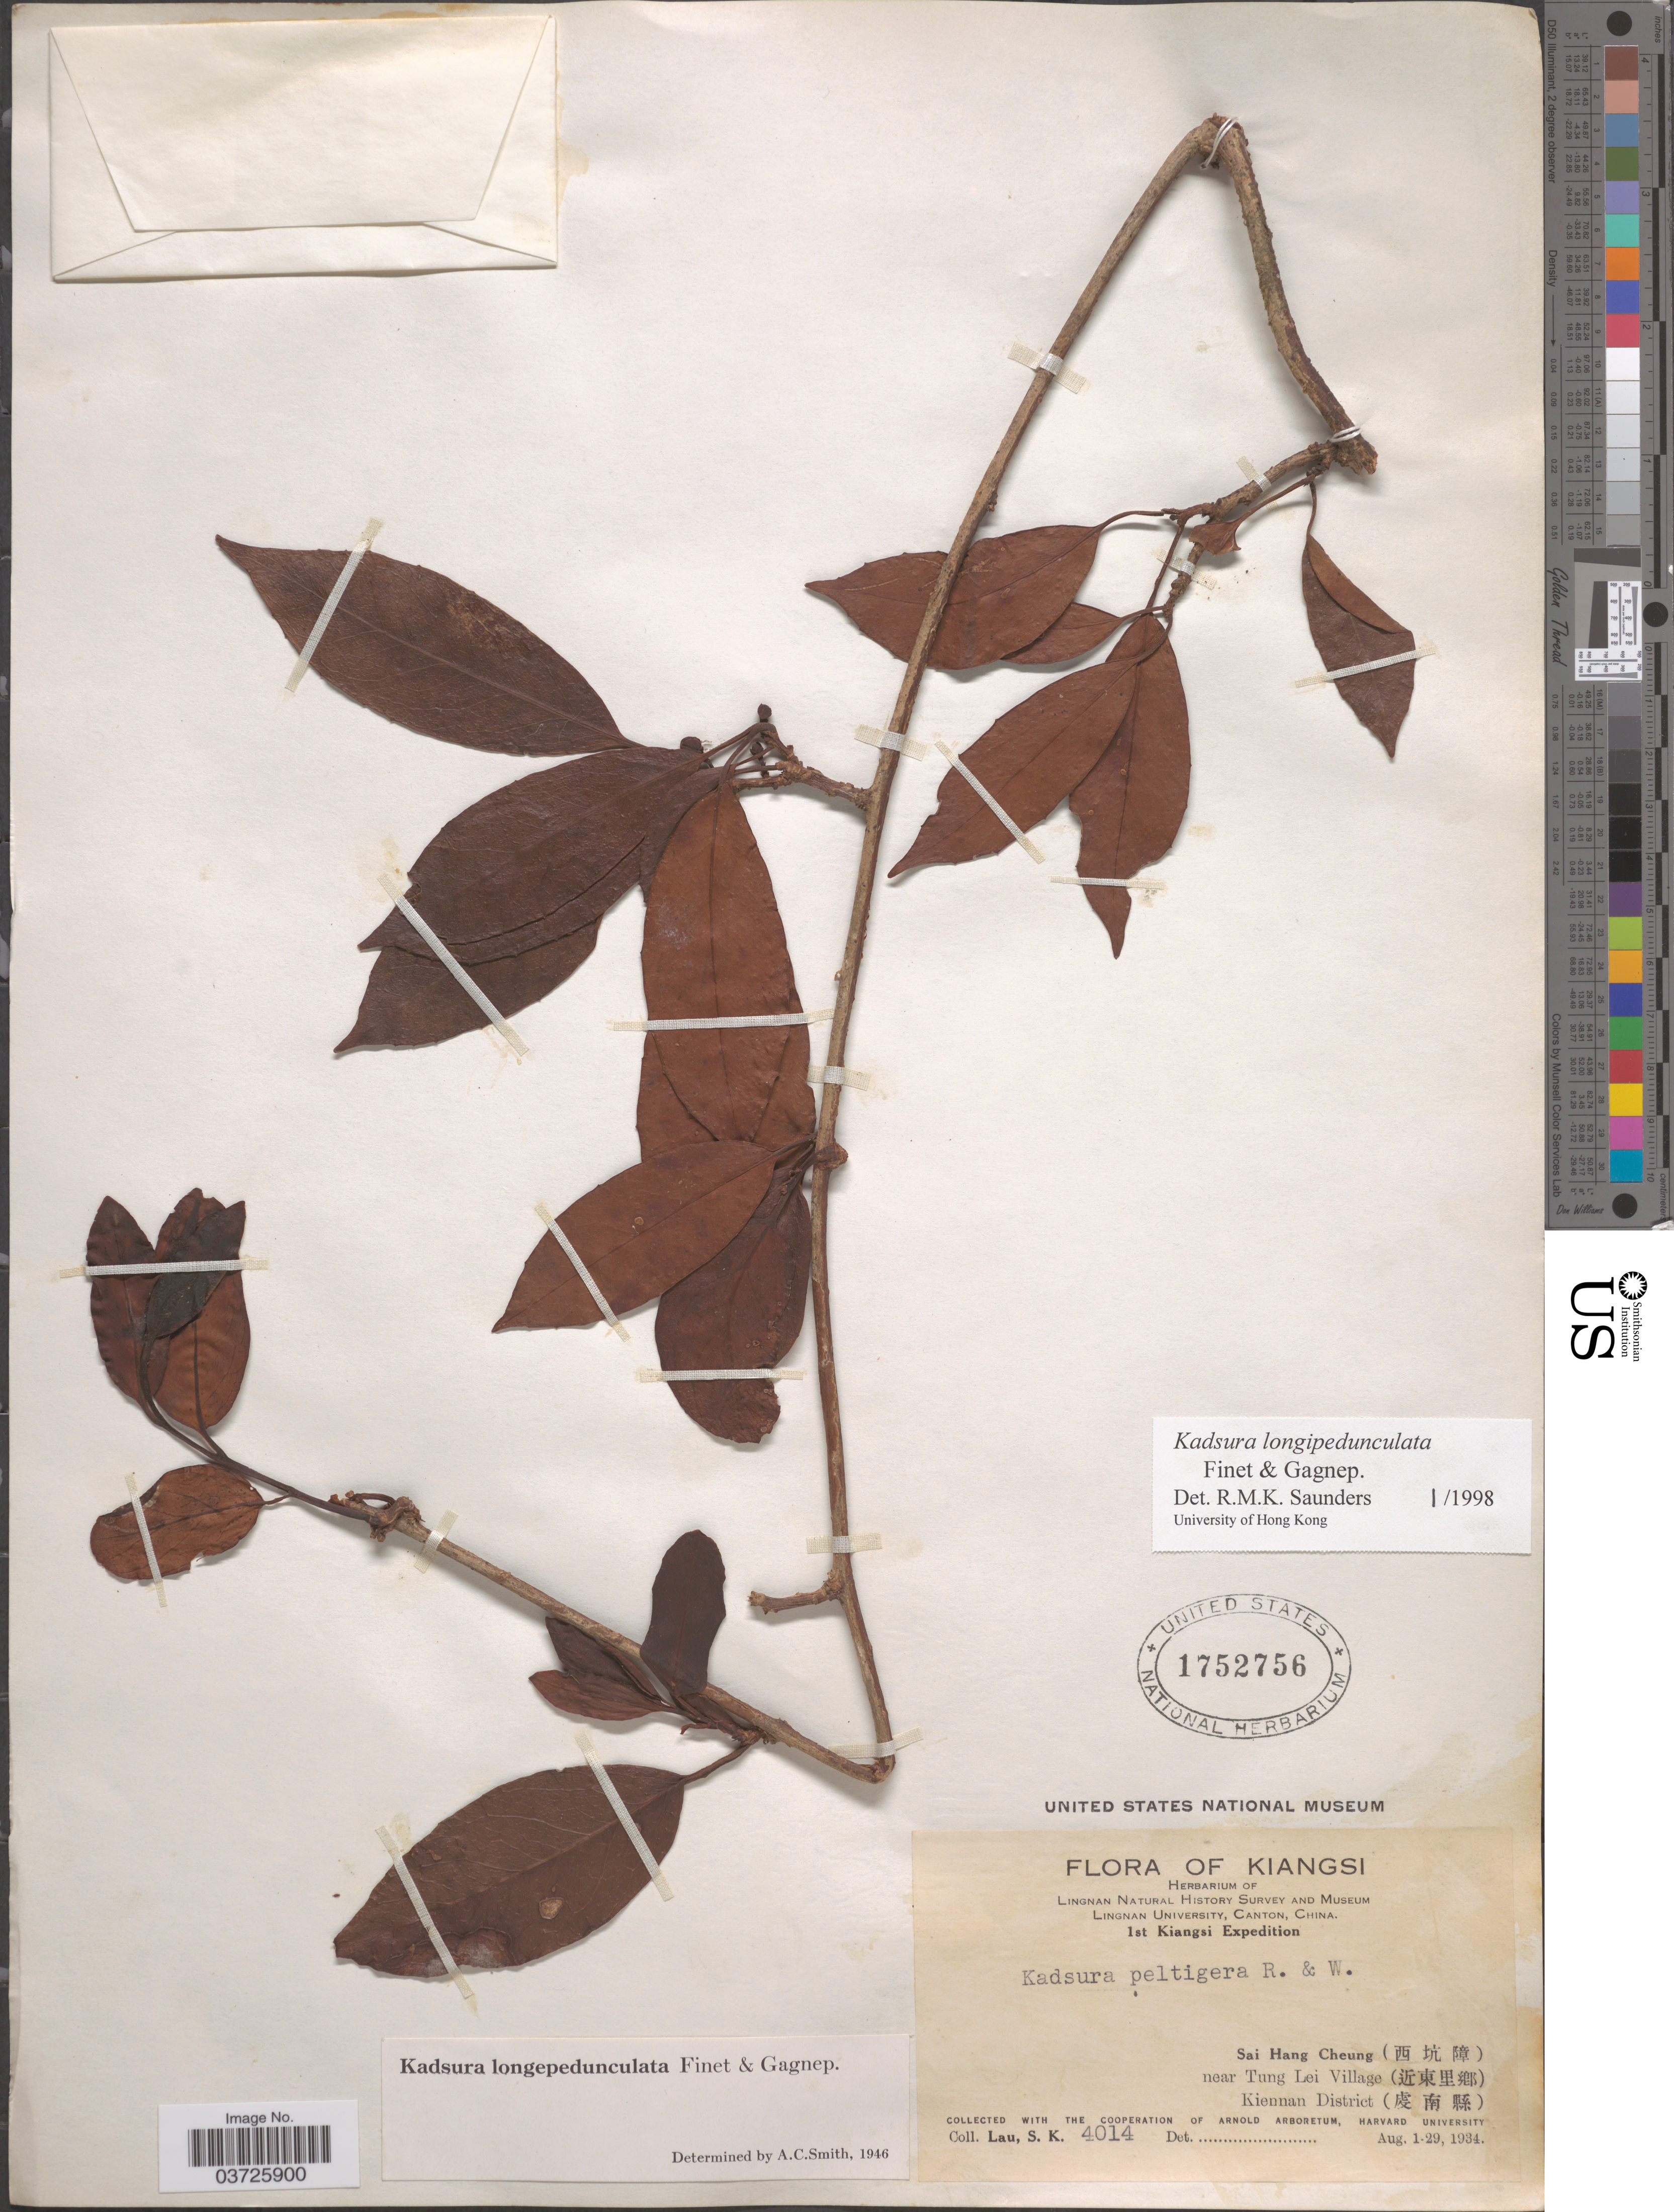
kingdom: Plantae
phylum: Tracheophyta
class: Magnoliopsida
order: Austrobaileyales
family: Schisandraceae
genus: Kadsura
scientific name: Kadsura longepedunculata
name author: Finet & Gagnep.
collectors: S. K. Lau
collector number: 4014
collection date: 1934-08-01/1934-08-29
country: China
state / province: Jiangxi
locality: Kiangsi. Sai Hang Cheung (X) near Tung Lei Village (X) Kiennan District (X).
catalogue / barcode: US 1752756